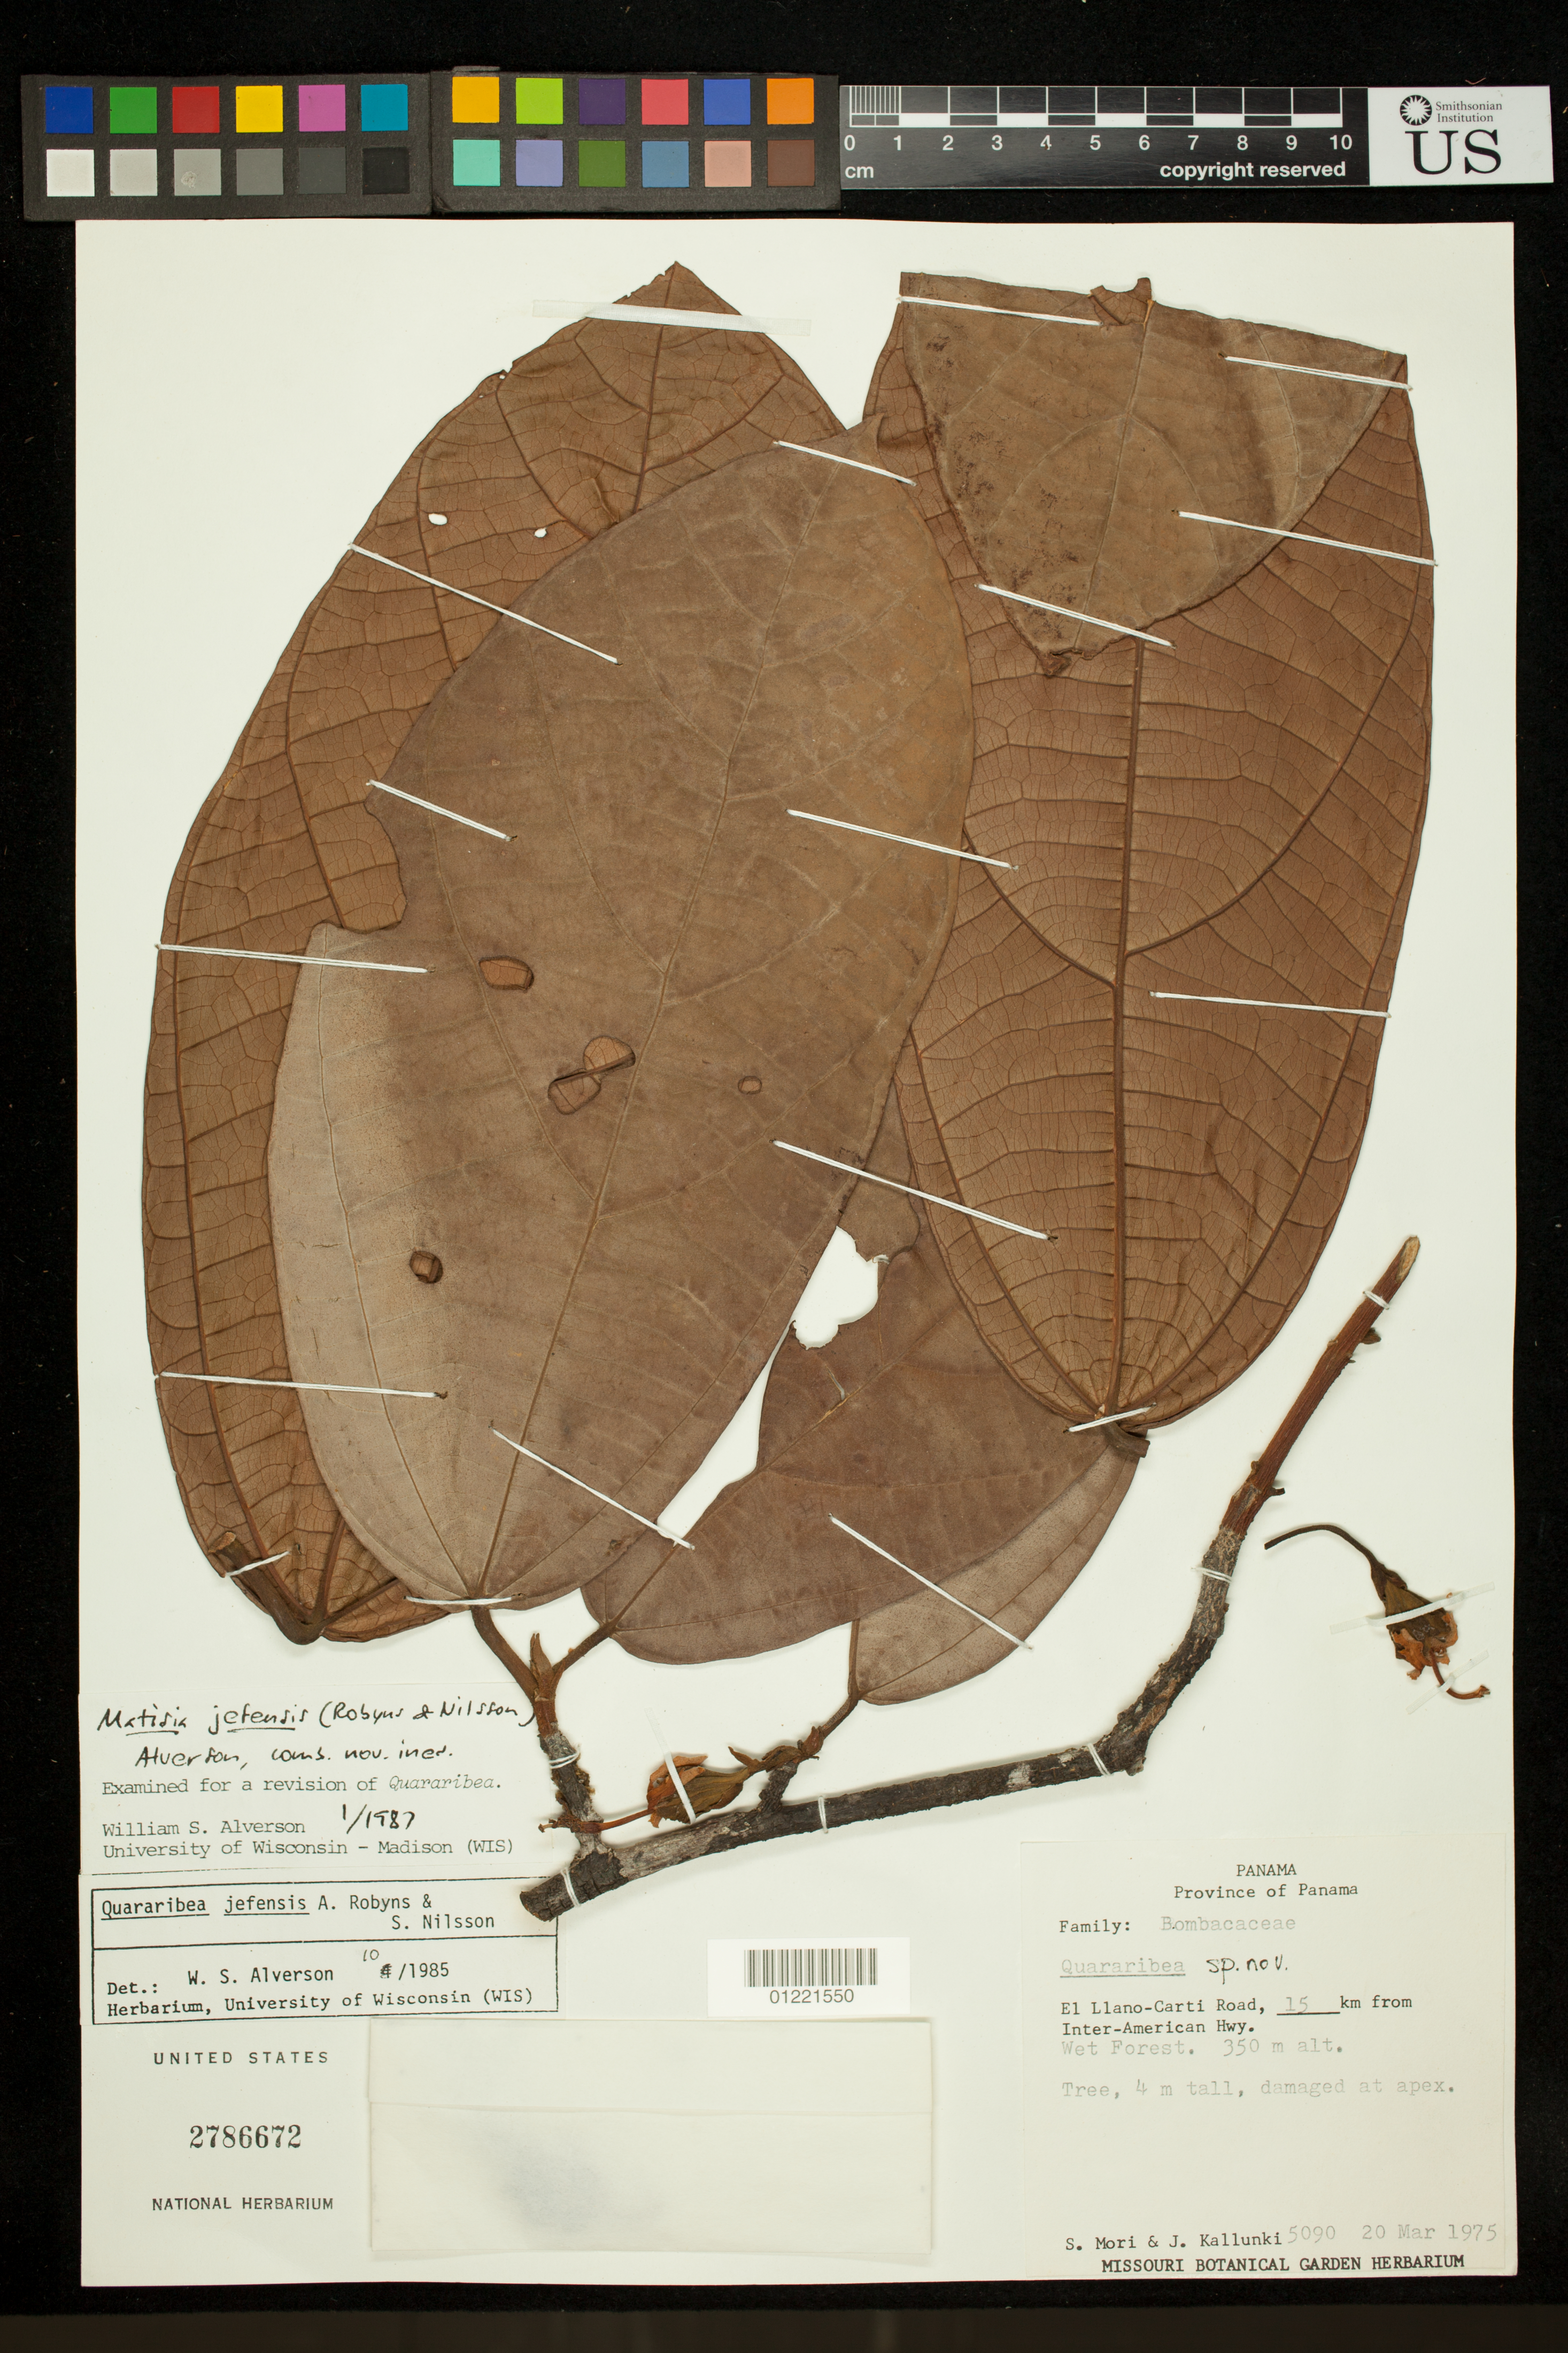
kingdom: Plantae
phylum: Tracheophyta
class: Magnoliopsida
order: Malvales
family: Malvaceae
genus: Matisia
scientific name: Matisia jefensis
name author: (A. Robyns & S. Nilsson) W.S. Alverson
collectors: S. Mori & J. Kallunki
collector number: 5090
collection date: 1975-03-20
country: Panama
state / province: Panamá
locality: El Llano-Carti Road, 15 km from Inter-American Hwy.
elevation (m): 350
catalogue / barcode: US 2786672